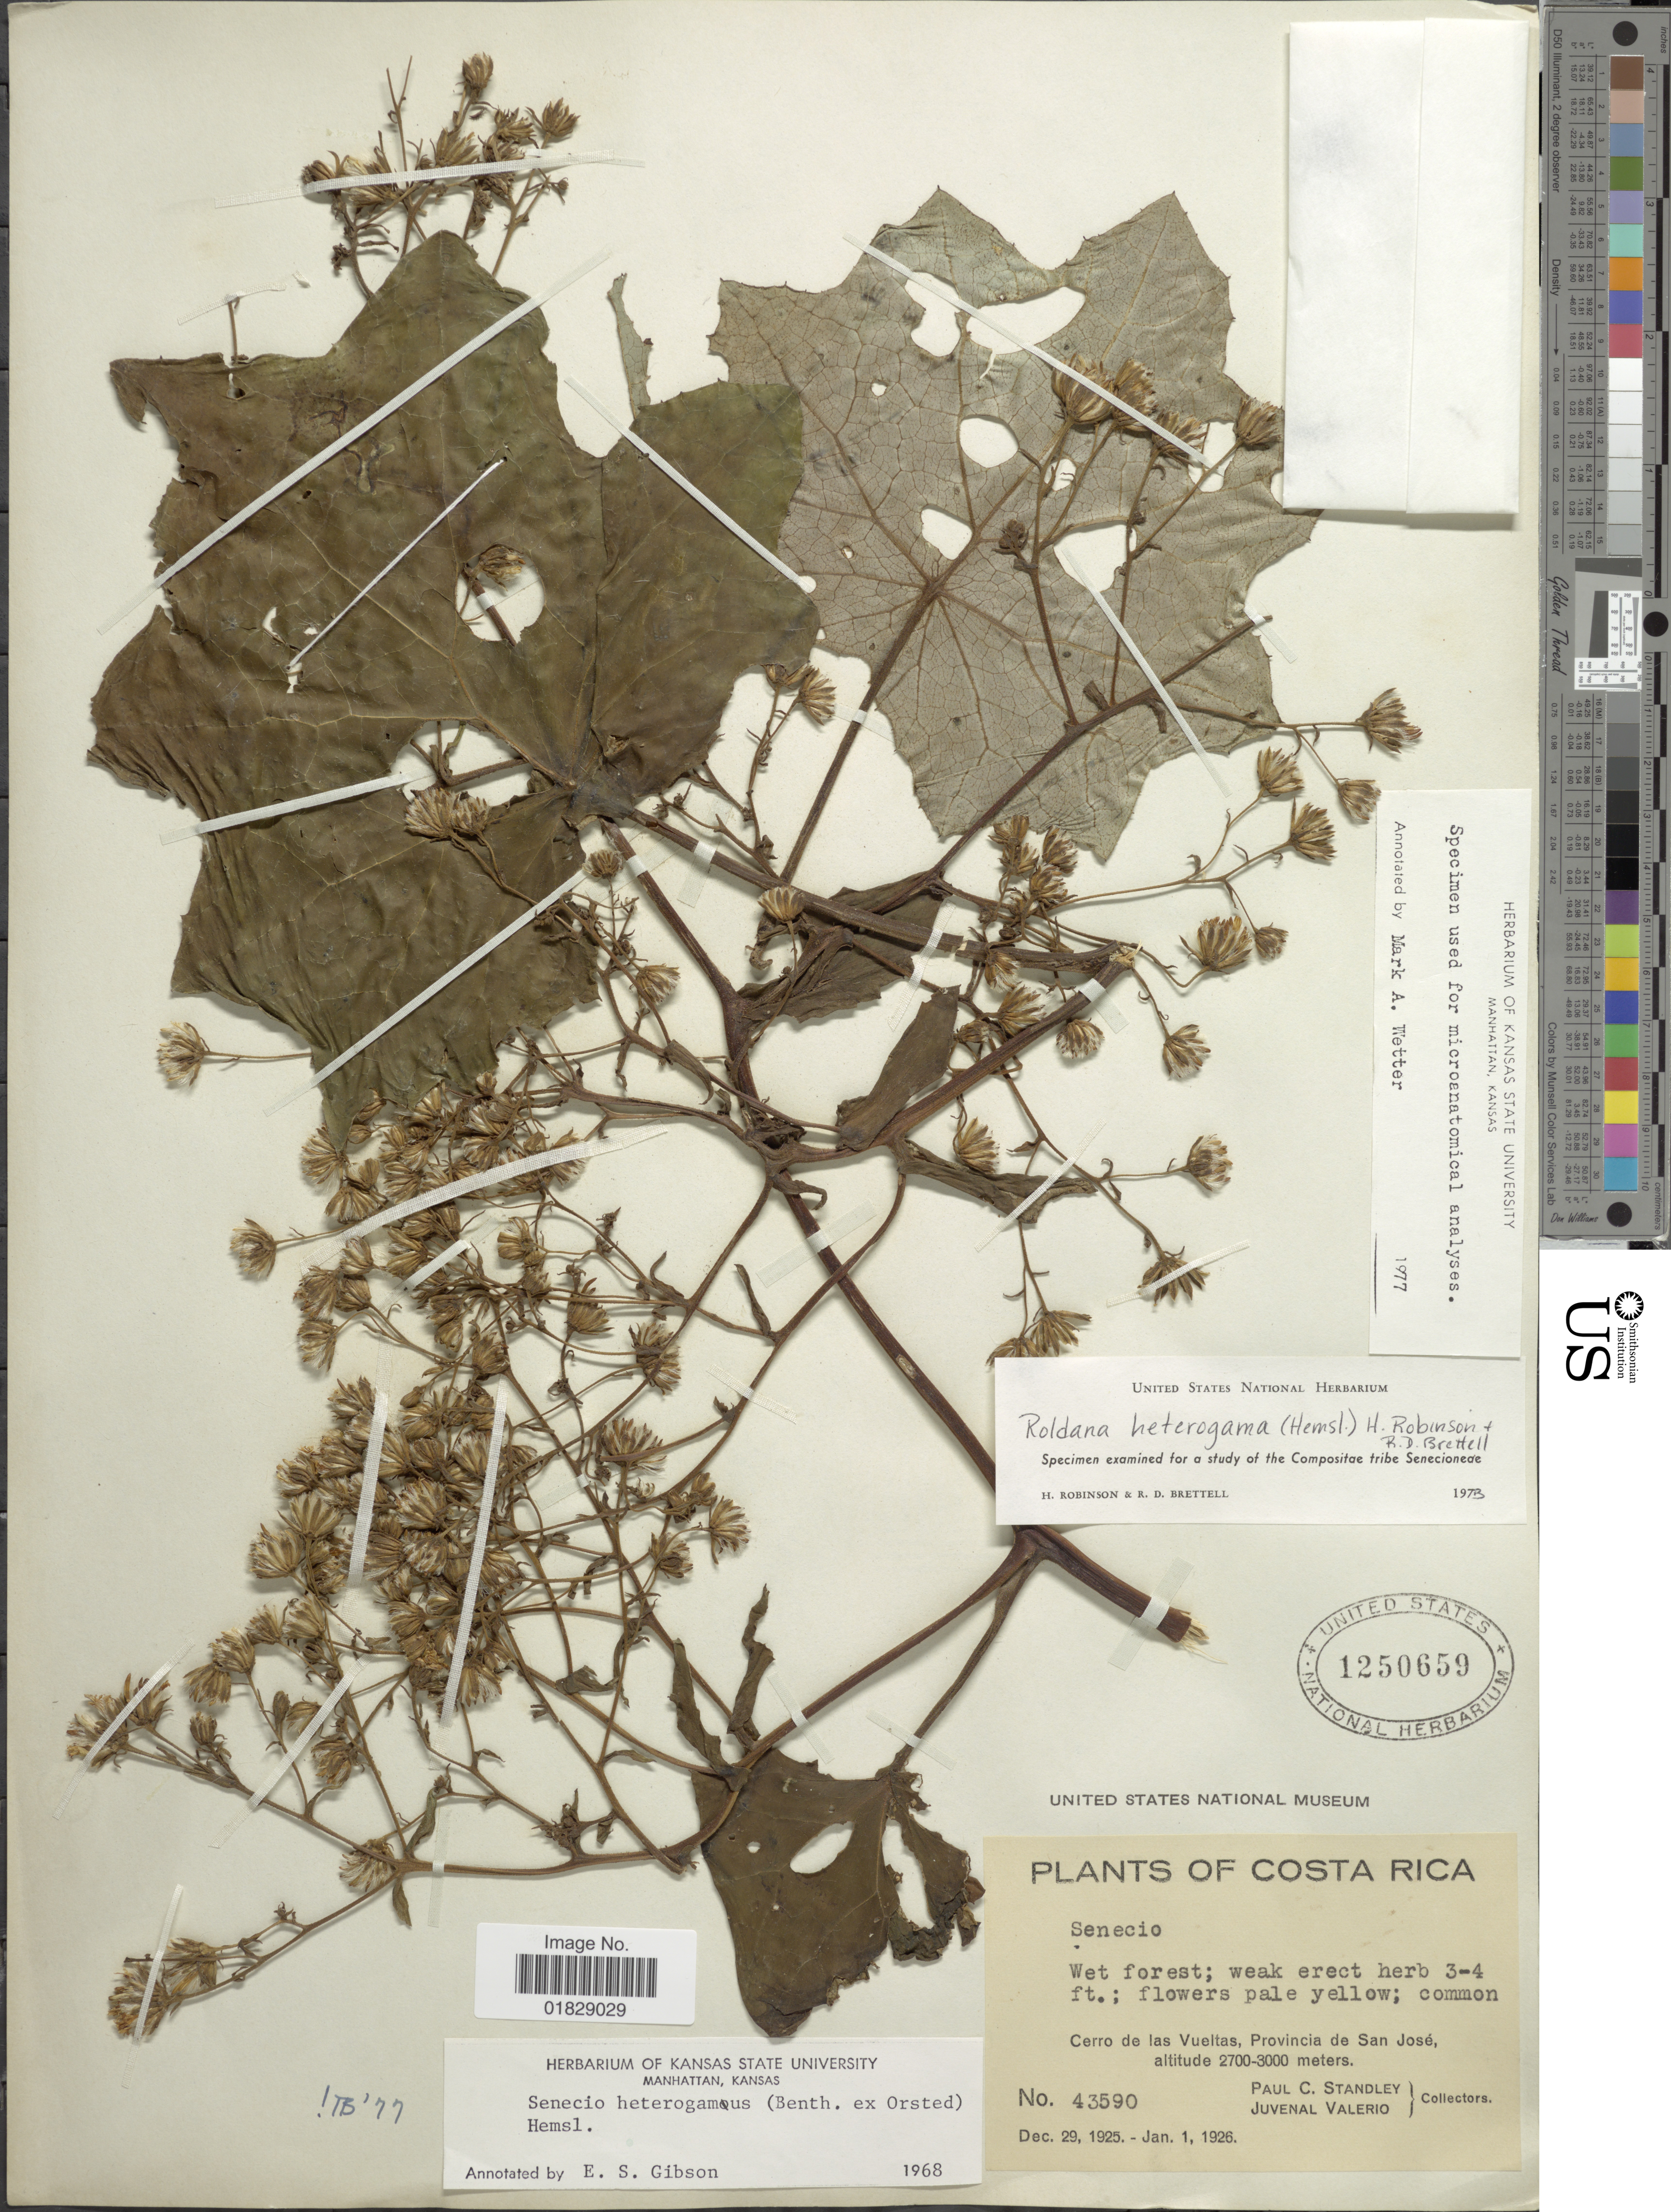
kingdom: Plantae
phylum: Tracheophyta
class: Magnoliopsida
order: Asterales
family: Asteraceae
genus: Roldana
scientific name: Roldana heterogama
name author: (Benth.) H. Rob. & Brettell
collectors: P. C. Standley & J. Valerio R.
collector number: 43590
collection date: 1925-12-29/1926-01-01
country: Costa Rica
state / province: San José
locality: Cerro de las Vueltas, Provincia de San José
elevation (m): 2700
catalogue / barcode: US 1250659